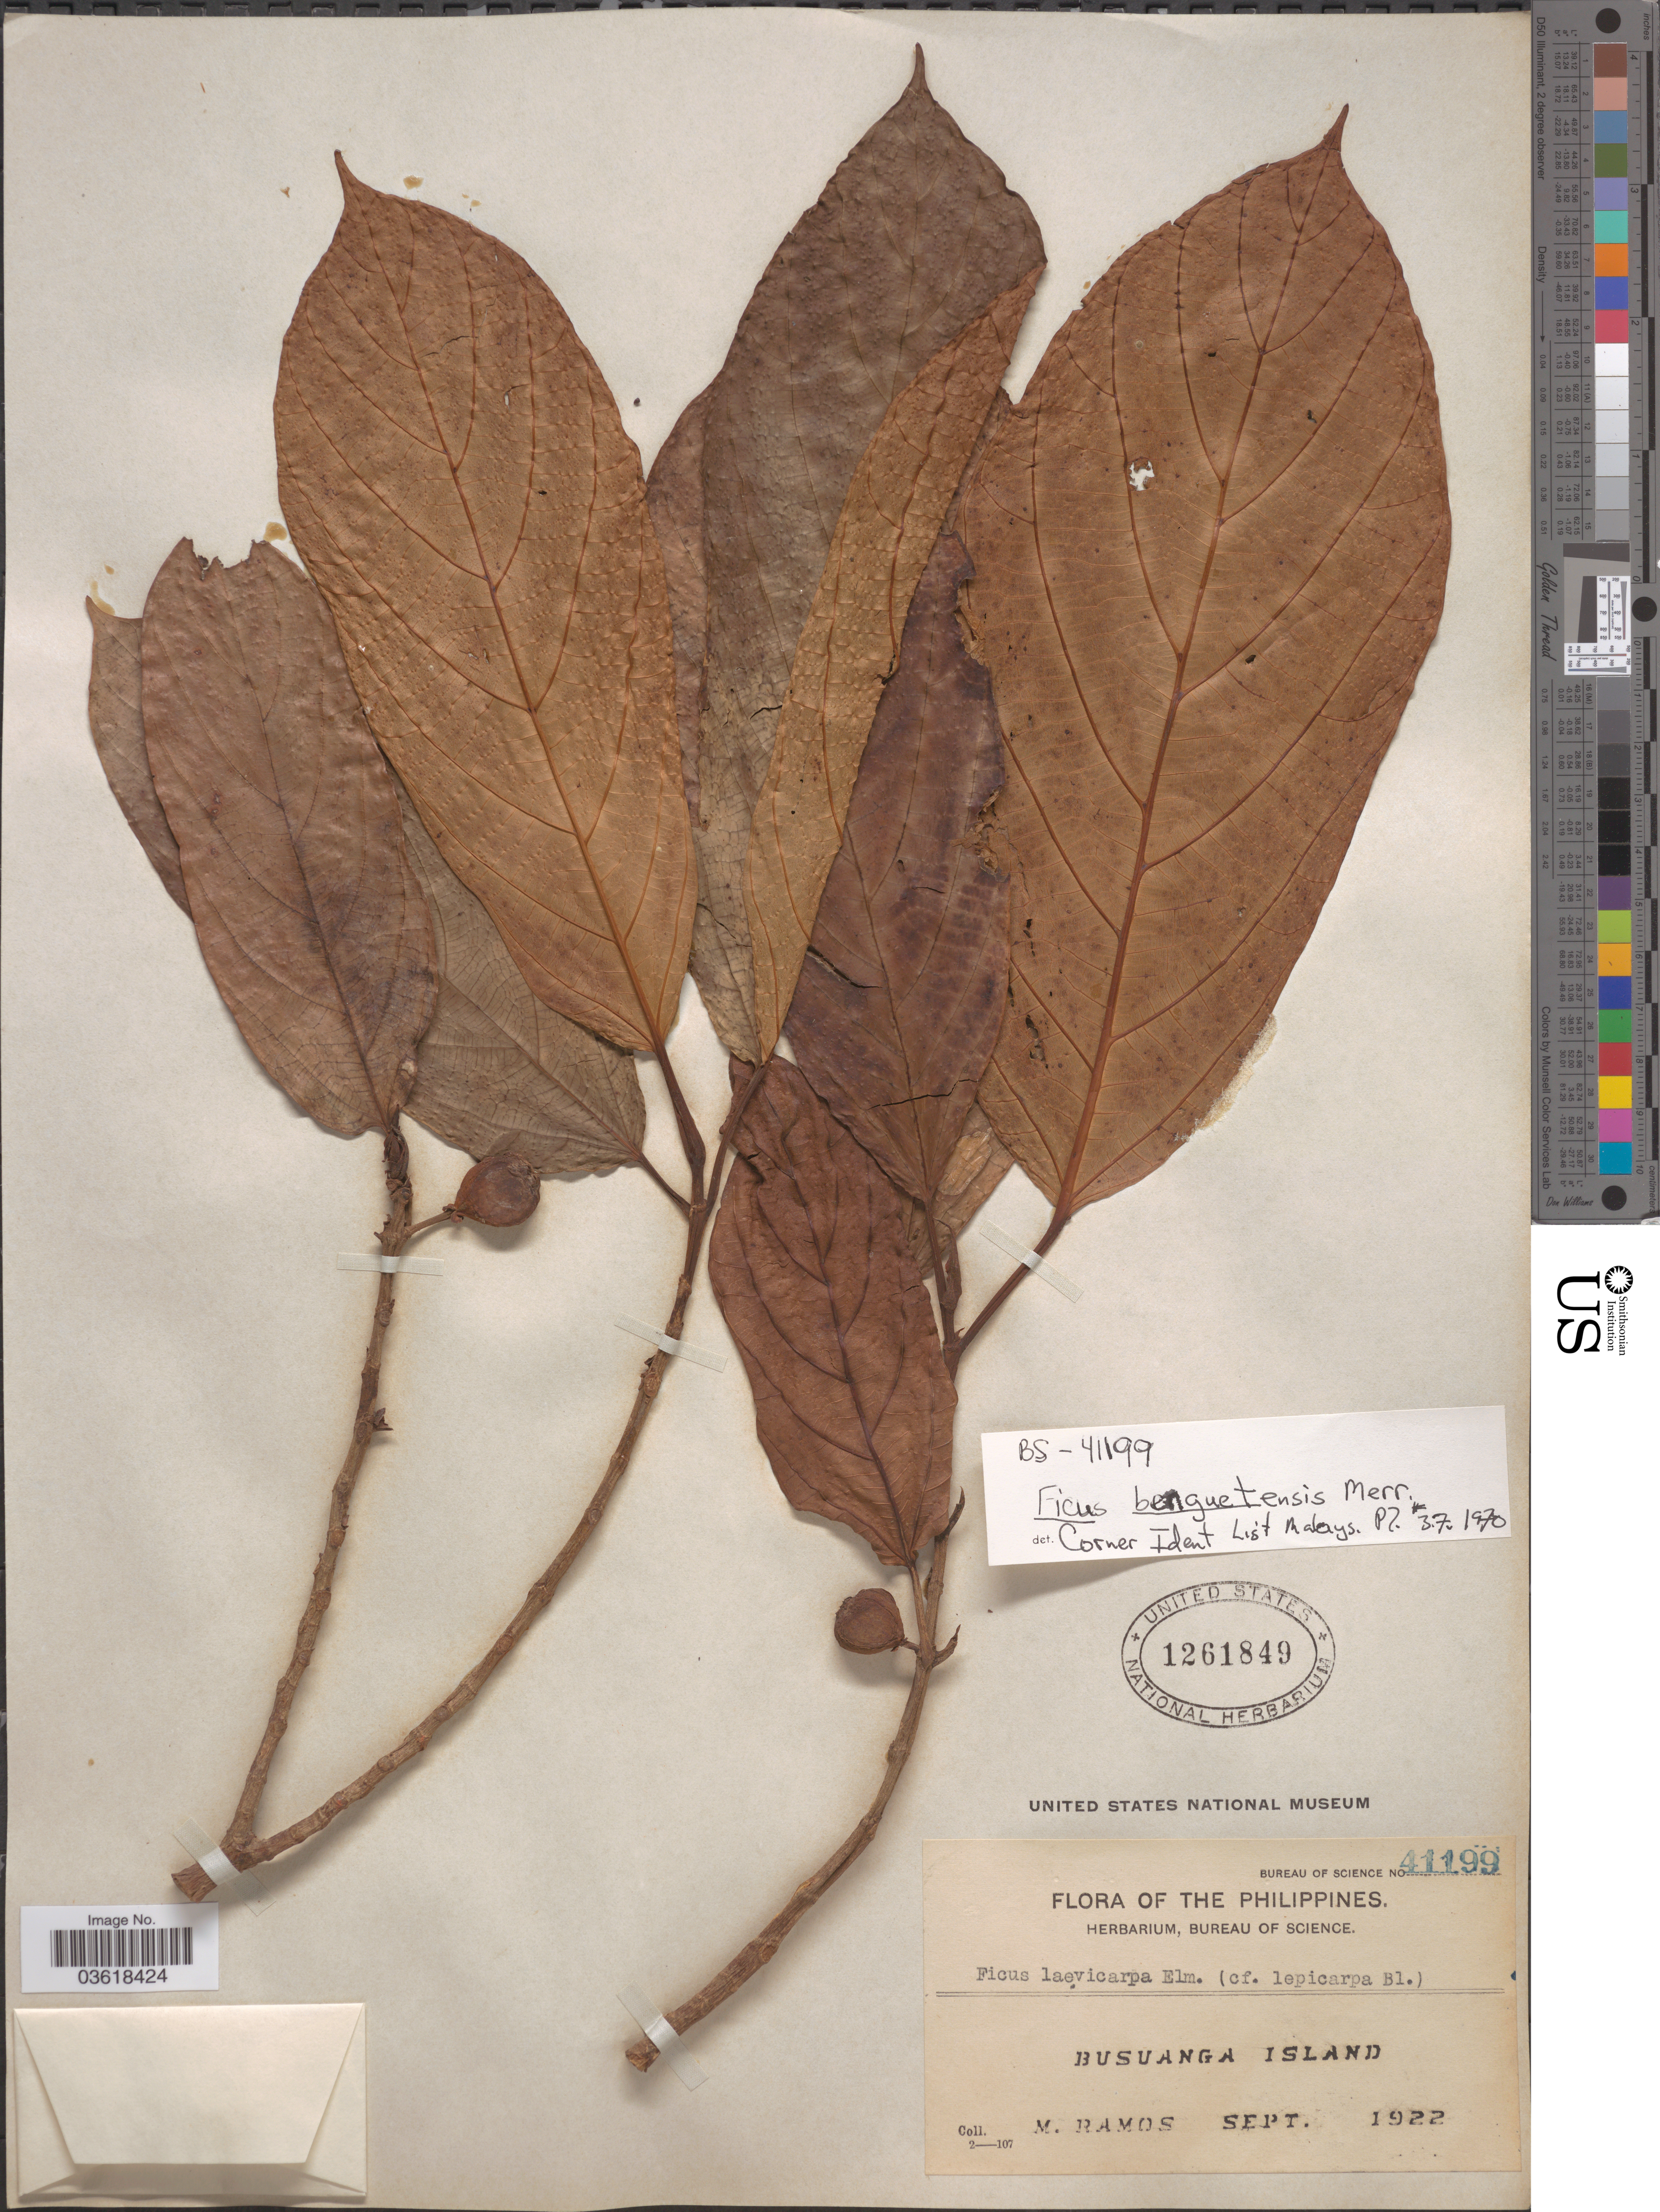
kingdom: Plantae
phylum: Tracheophyta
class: Magnoliopsida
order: Rosales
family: Moraceae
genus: Ficus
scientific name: Ficus benguetensis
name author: Merr.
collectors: M. Ramos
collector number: Bureau of Science 41199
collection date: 1922-09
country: Philippines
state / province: Mimaropa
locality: Busuanga Island.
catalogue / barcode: US 1261849